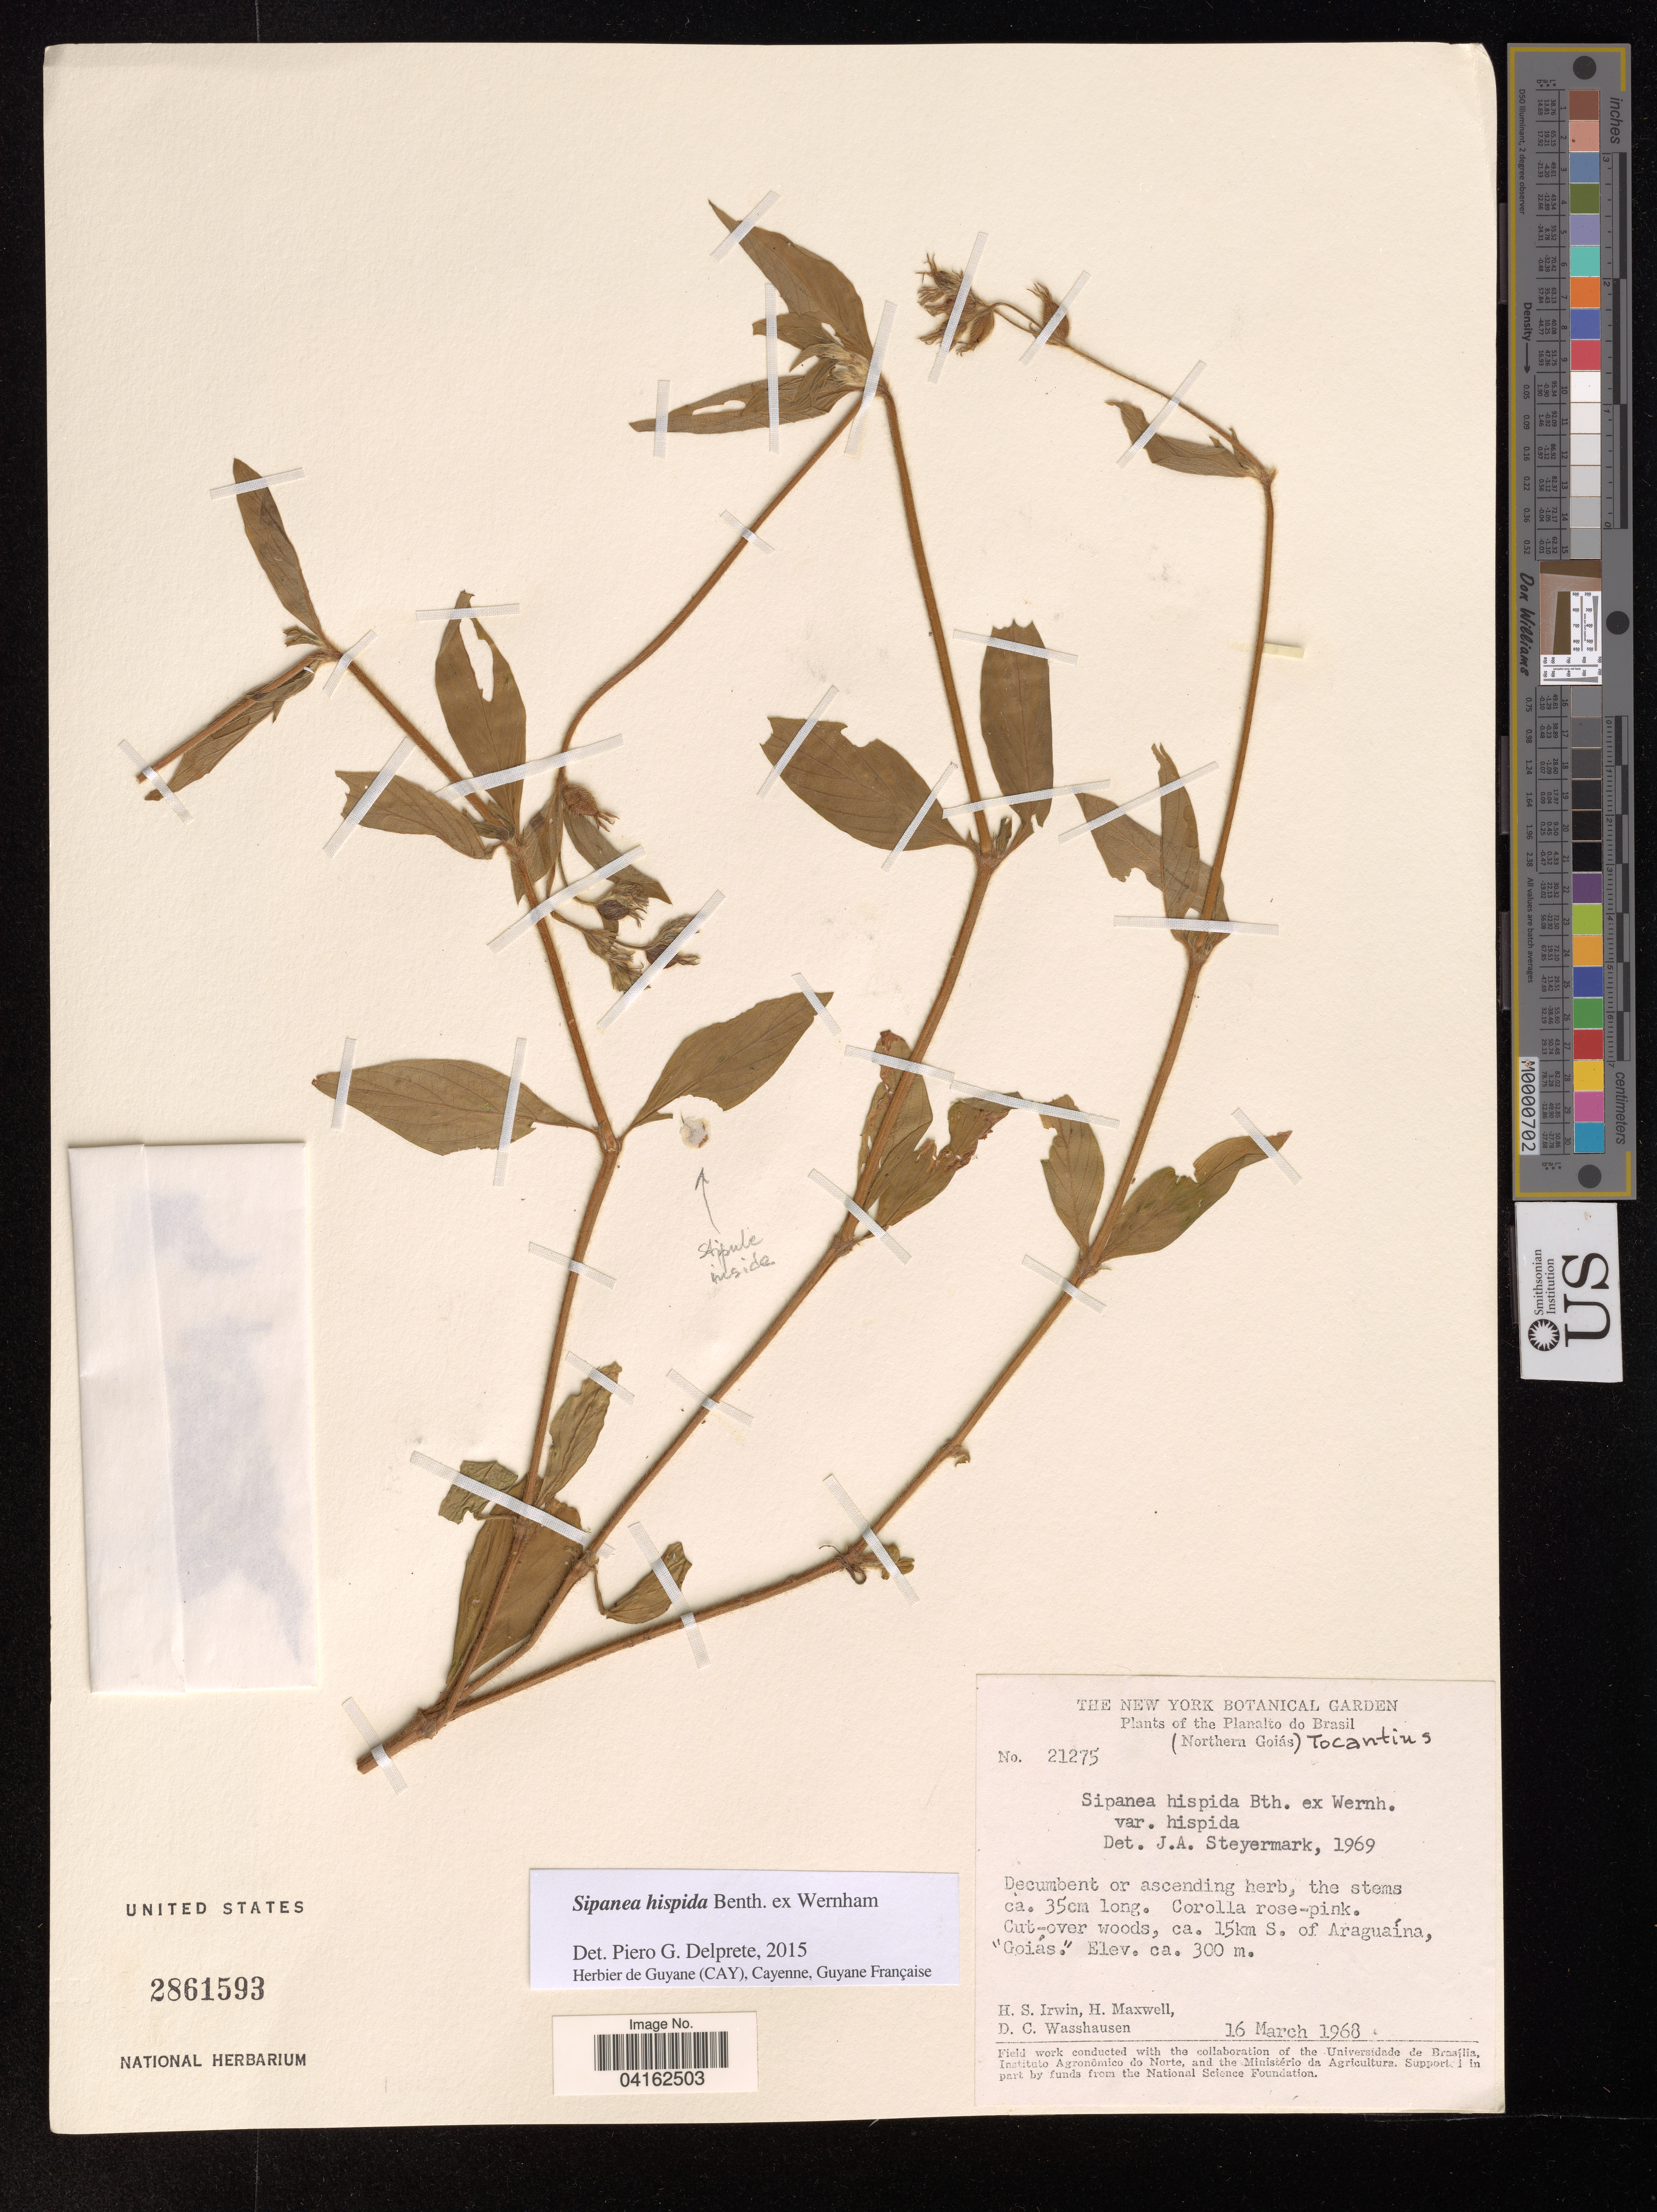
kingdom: Plantae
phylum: Tracheophyta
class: Magnoliopsida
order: Gentianales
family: Rubiaceae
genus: Sipanea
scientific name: Sipanea hispida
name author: Benth. ex Wernham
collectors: H. Irwin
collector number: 21275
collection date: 1968-03-16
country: Brazil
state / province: Tocantins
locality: Northern Goiás. Ca. 15km S. of Araguaína, "Goiás".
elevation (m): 300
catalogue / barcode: US 2861593